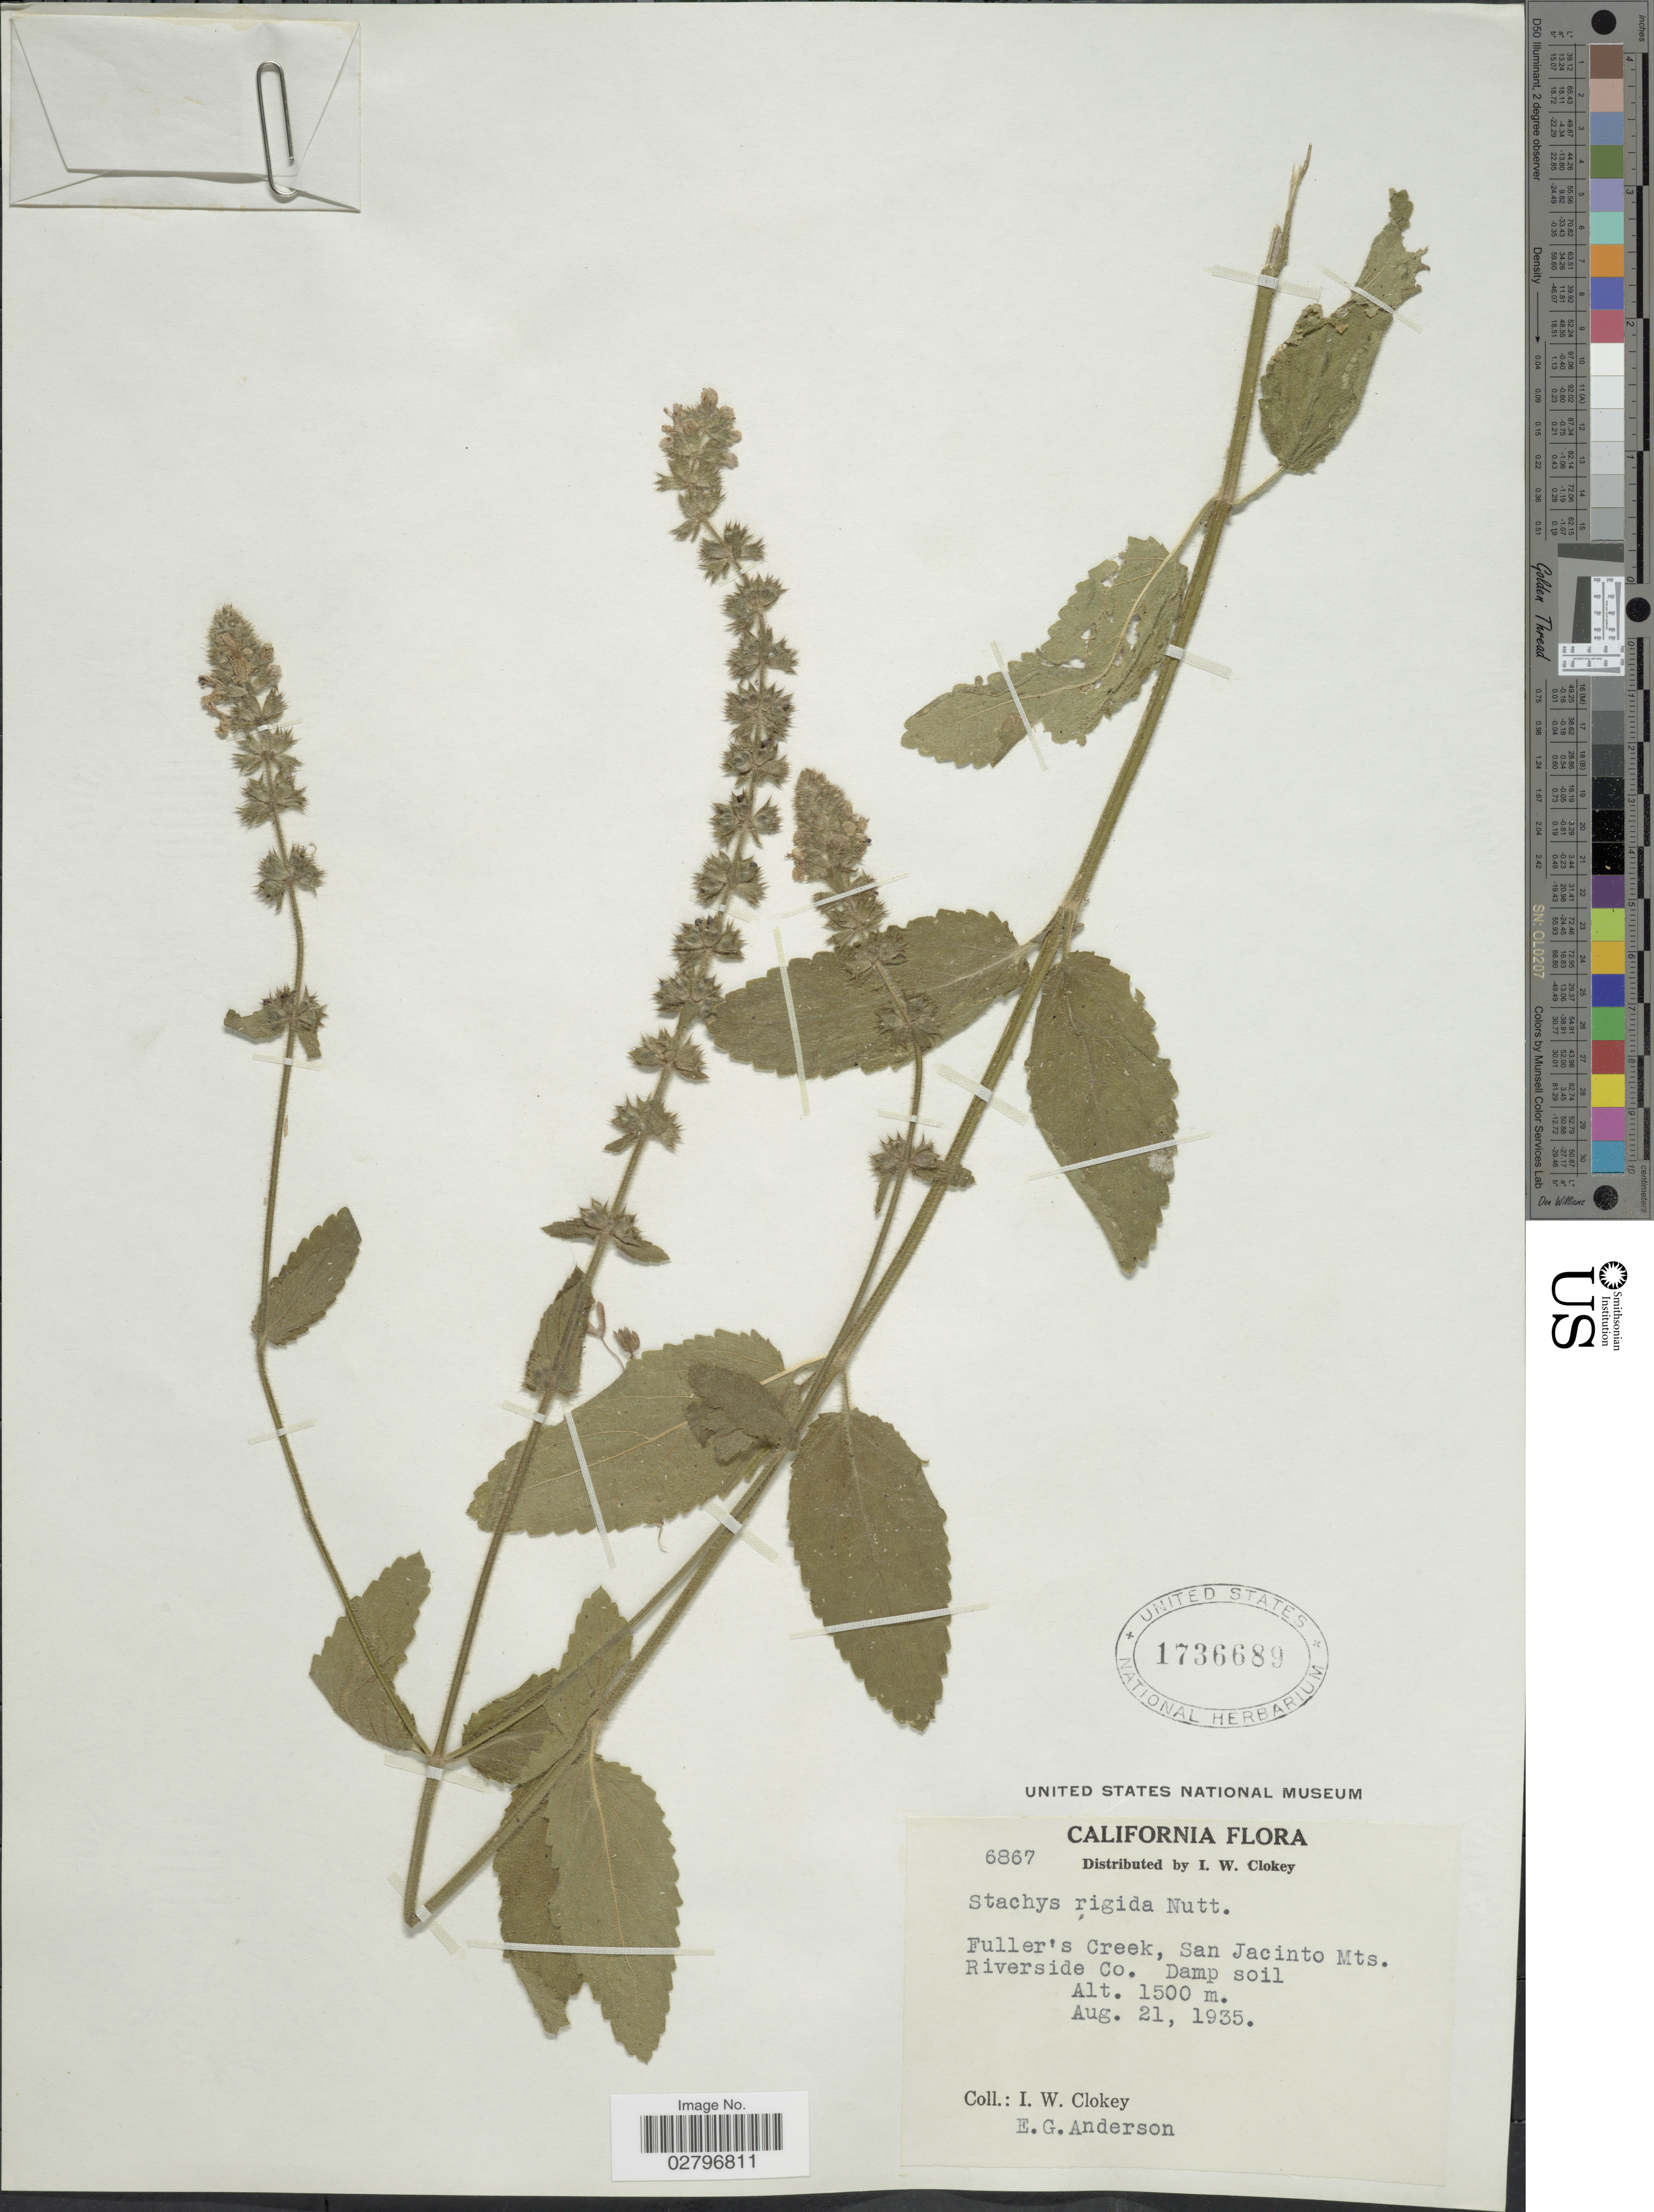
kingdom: Plantae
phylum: Tracheophyta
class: Magnoliopsida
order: Lamiales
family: Lamiaceae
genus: Stachys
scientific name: Stachys rigida subsp. typica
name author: Epling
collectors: I. W. Clokey & E. G. Anderson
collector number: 6867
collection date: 1935-08-21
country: United States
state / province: California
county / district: Riverside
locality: Fuller's Creek, San Jacinto Mts., Riverside Co.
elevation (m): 1500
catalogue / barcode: US 1736689